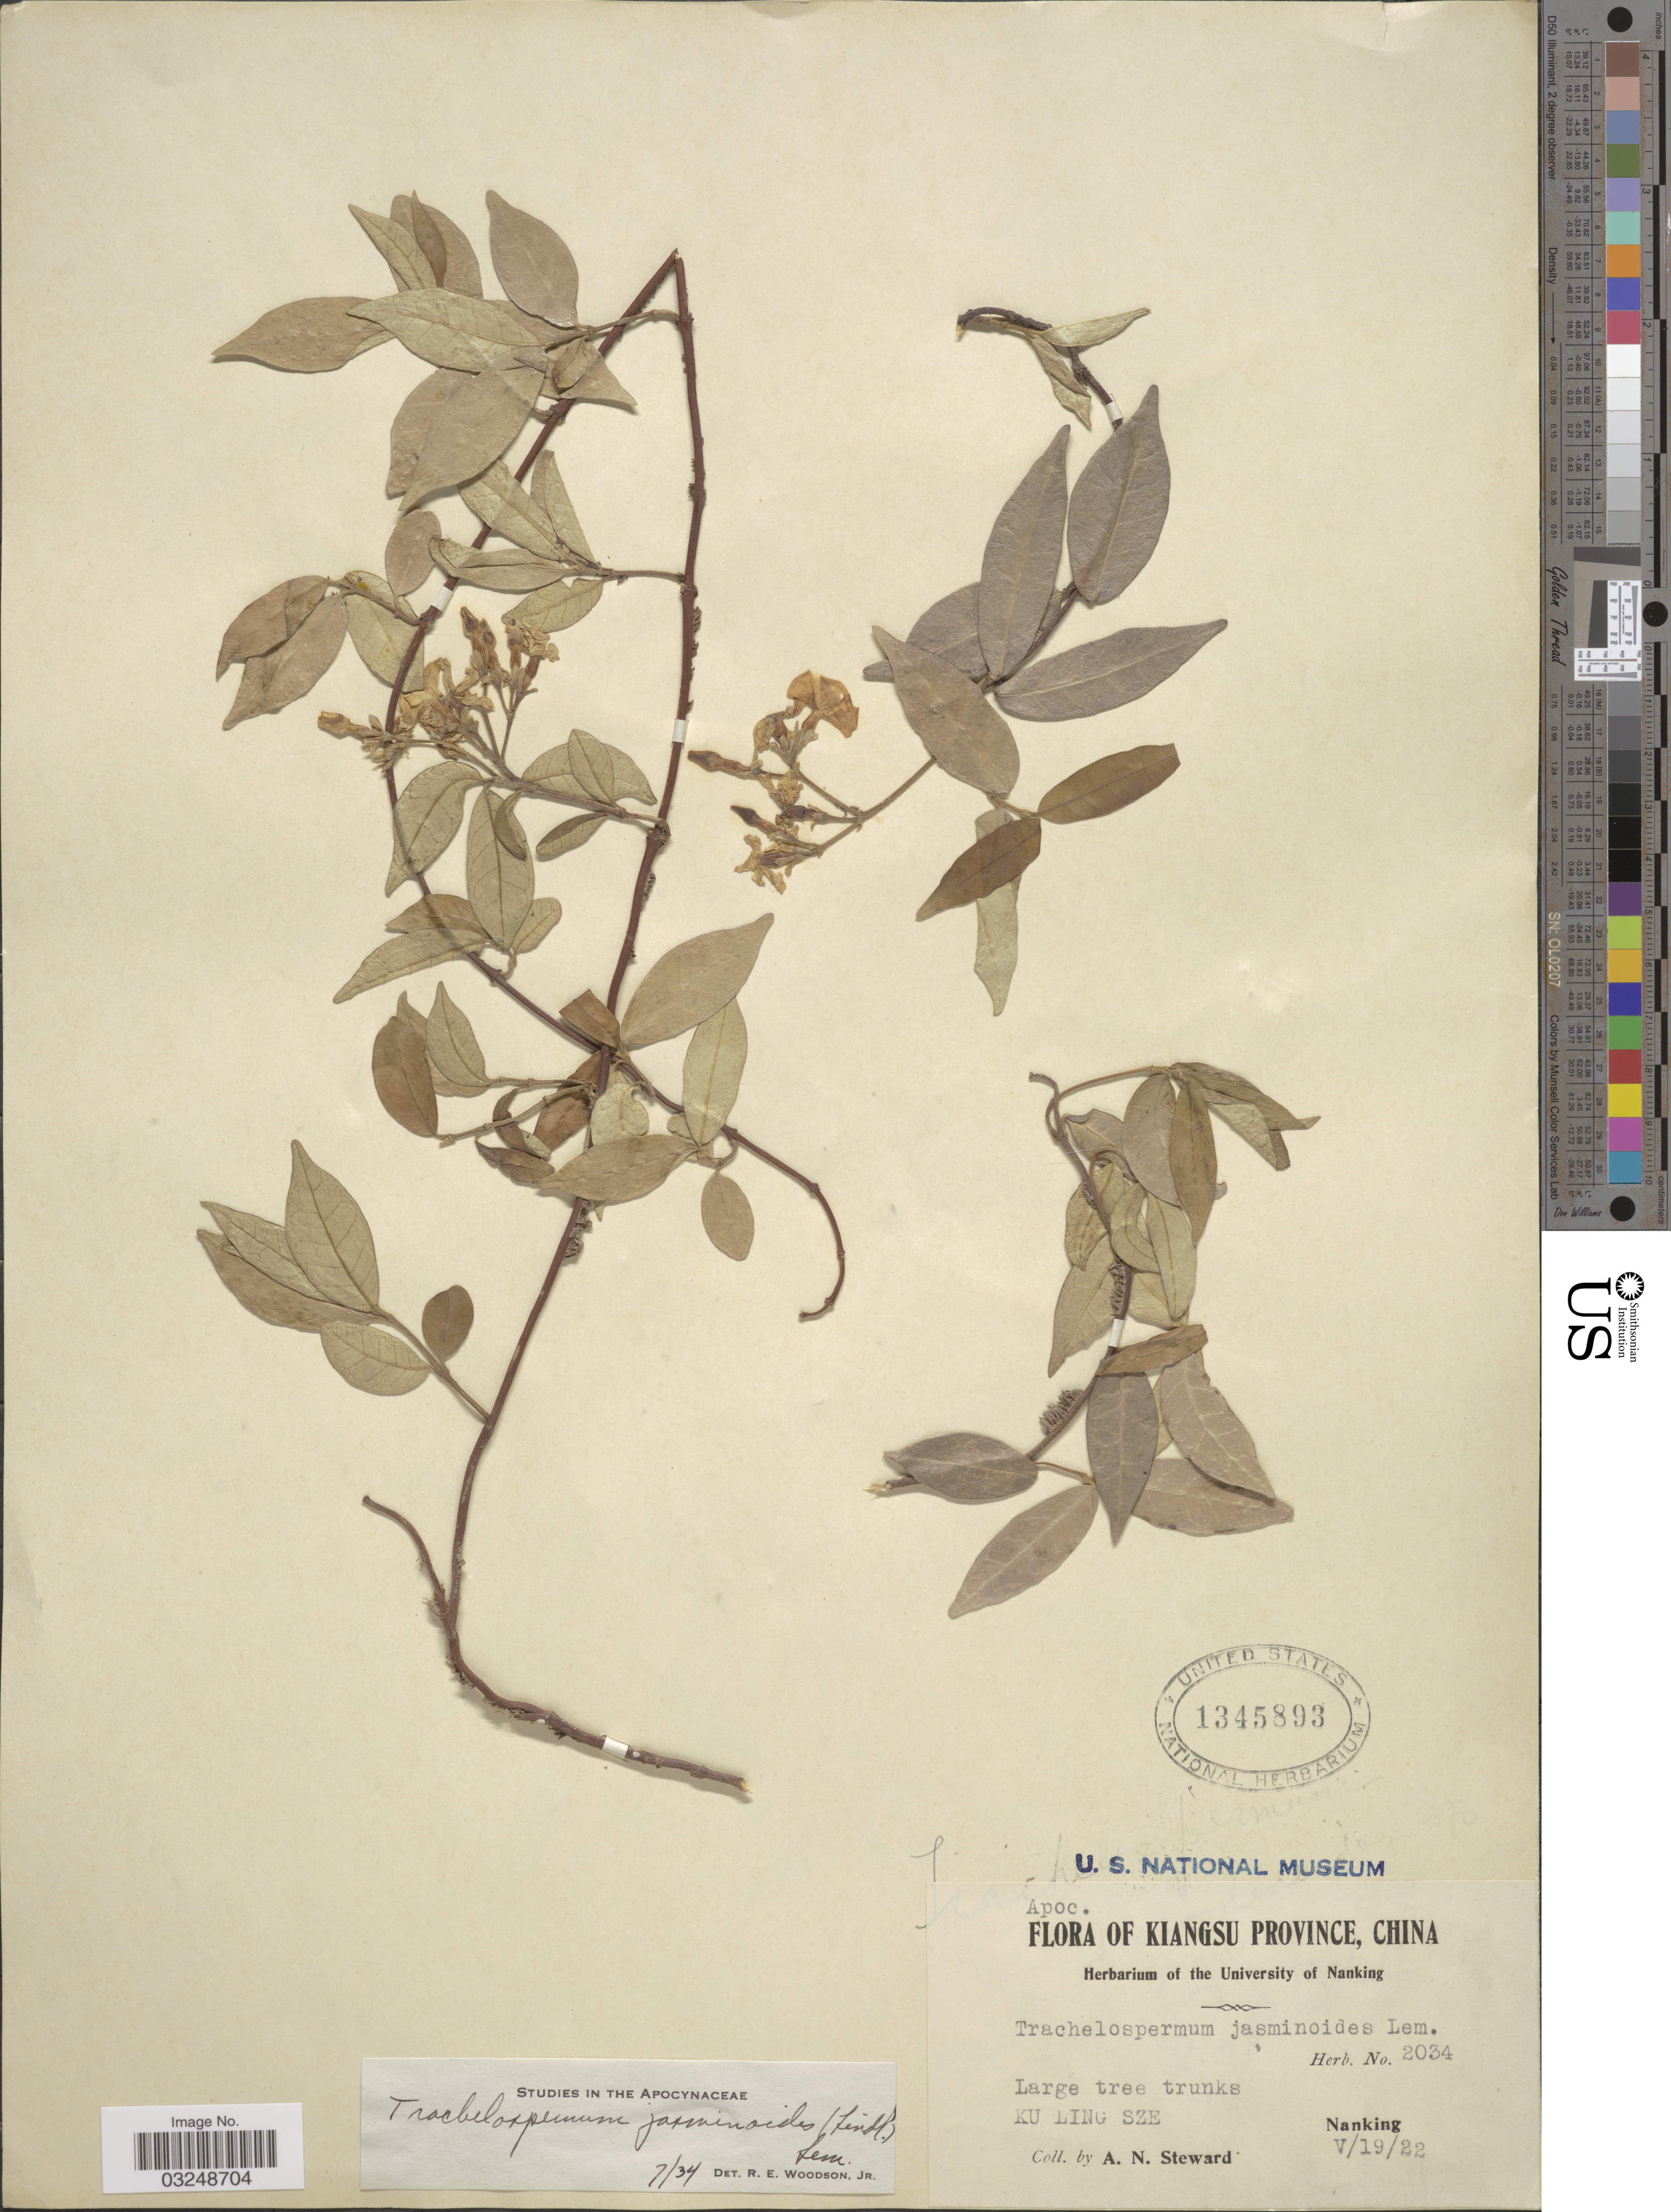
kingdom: Plantae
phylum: Tracheophyta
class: Magnoliopsida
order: Gentianales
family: Apocynaceae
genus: Trachelospermum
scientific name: Trachelospermum jasminoides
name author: (Lindl.) Lem.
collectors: A. N. Steward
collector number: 2034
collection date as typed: Transcribed d/m/y: 19/5/22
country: China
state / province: Jiangsu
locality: Kiangsu Province, Ku Ling Sze, Nanking.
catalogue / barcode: US 1345893